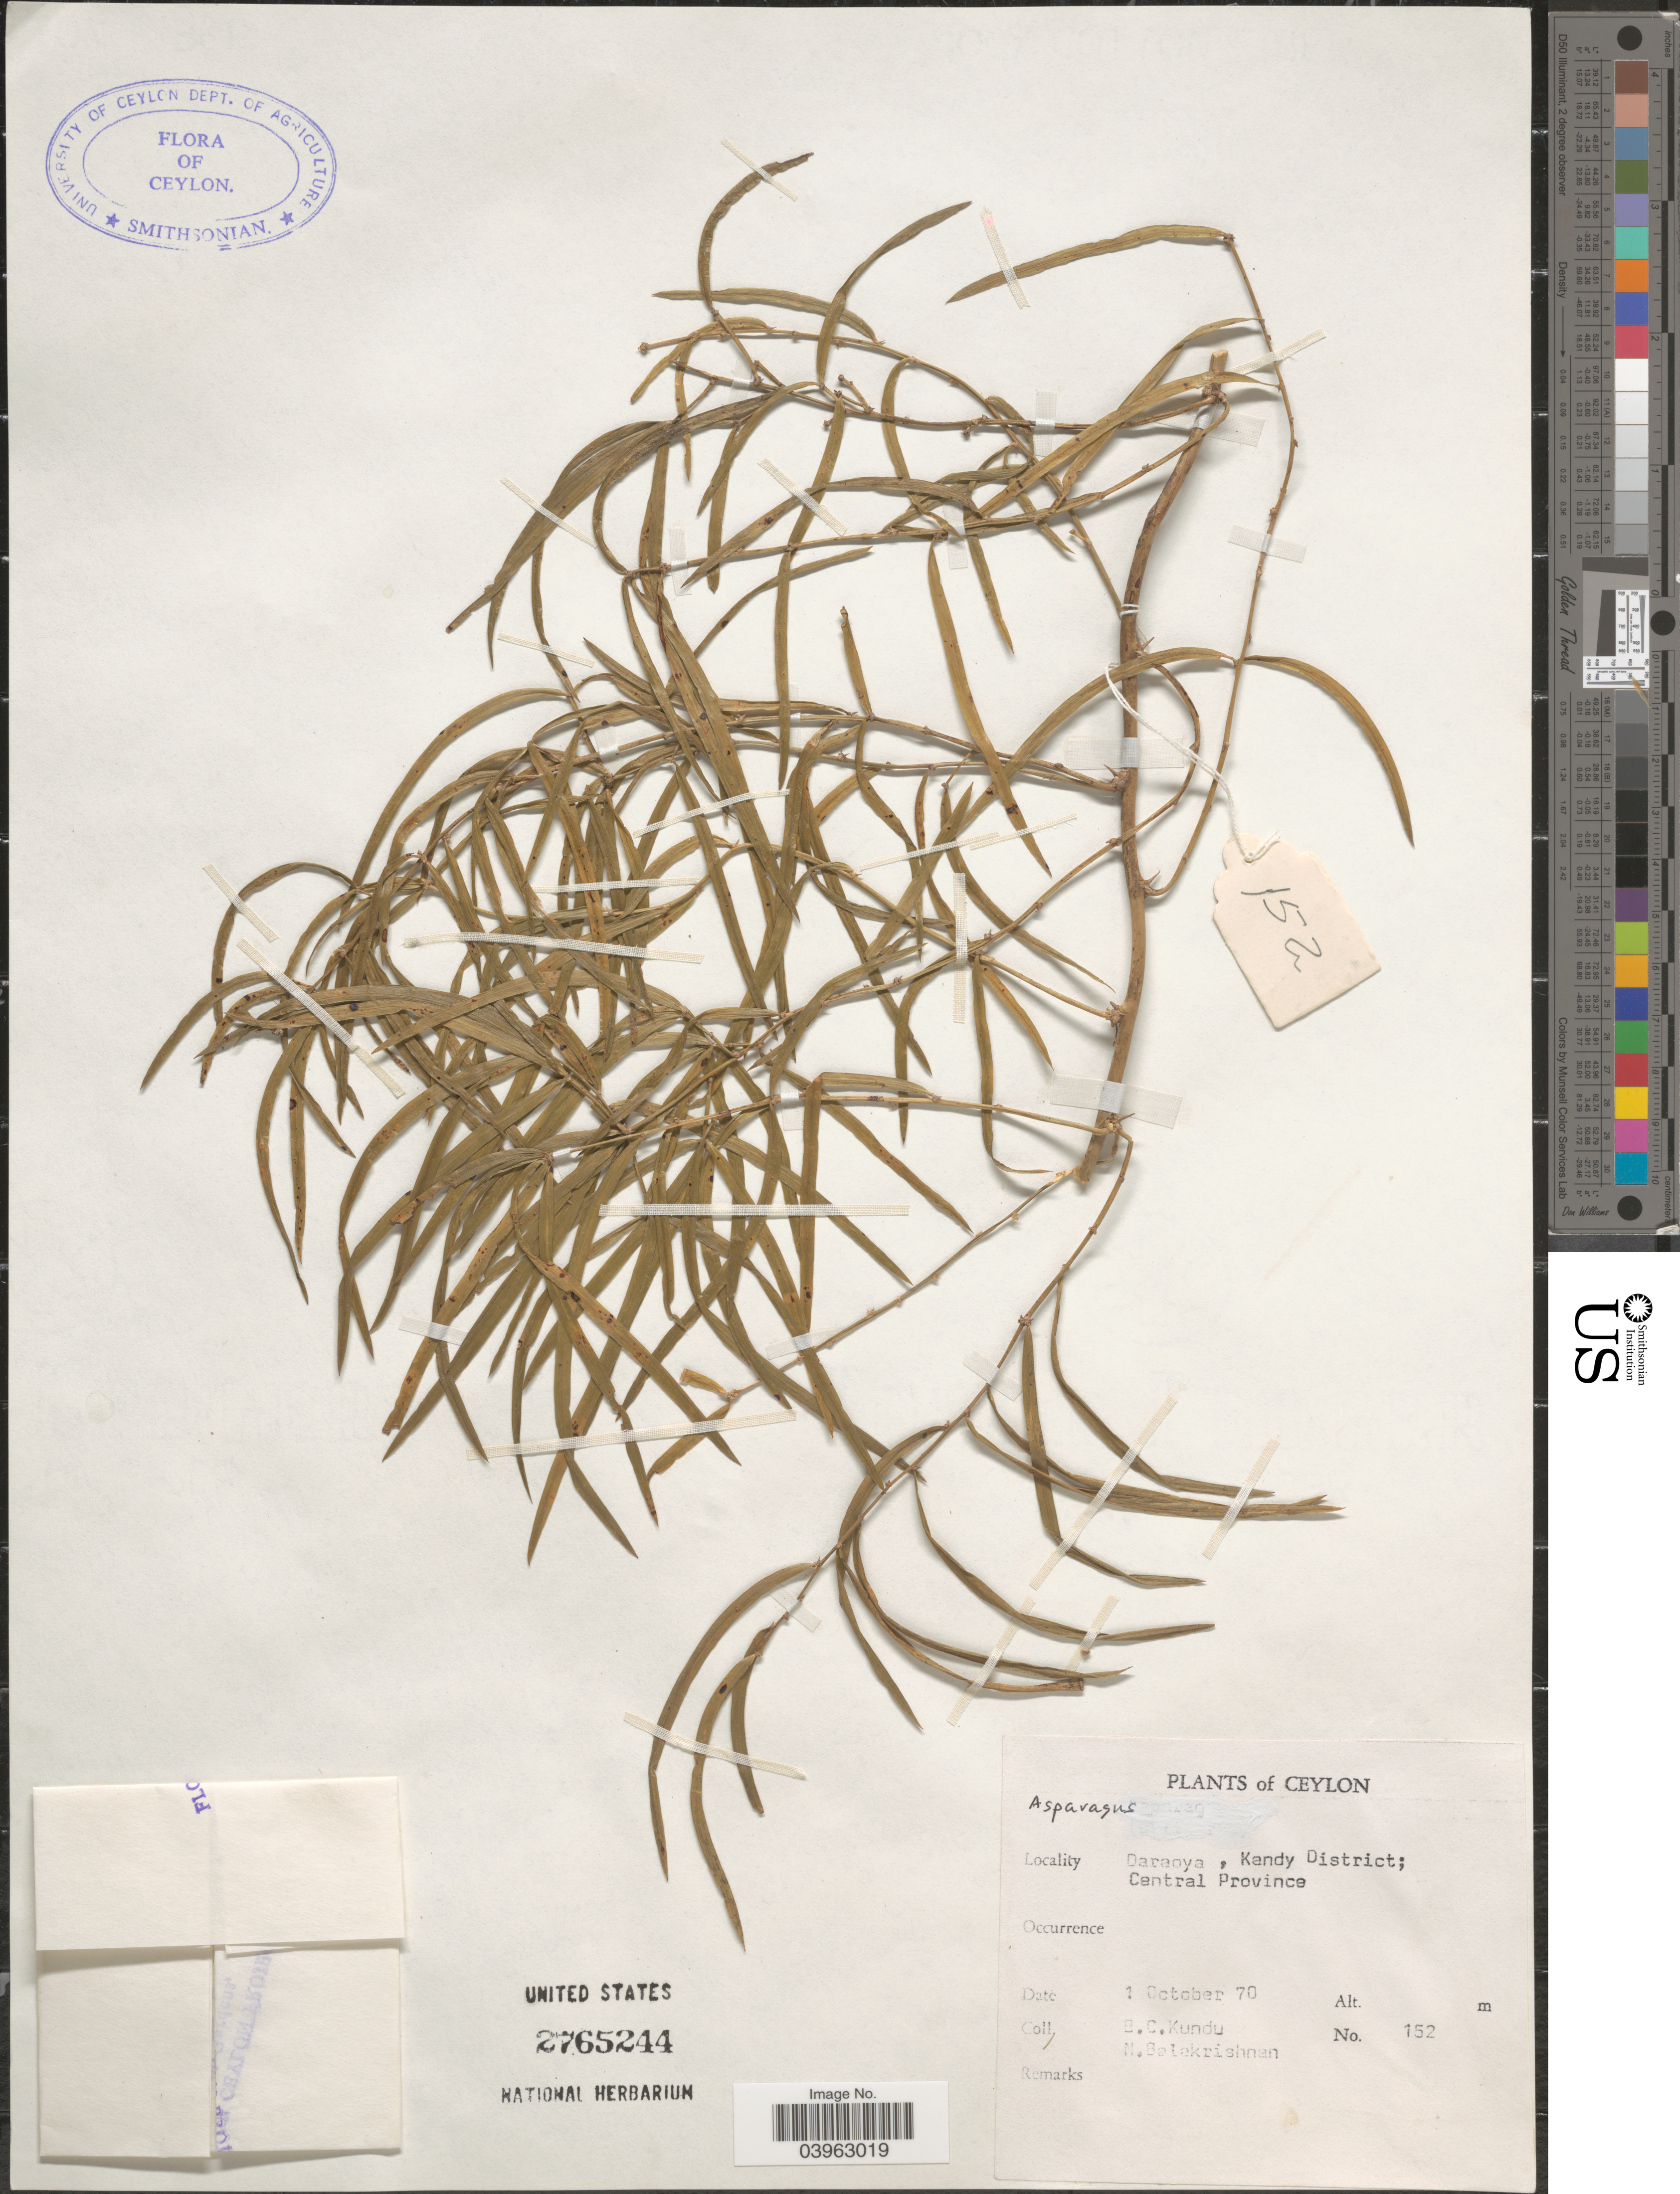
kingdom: Plantae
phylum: Tracheophyta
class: Liliopsida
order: Asparagales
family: Asparagaceae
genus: Asparagus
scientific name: Asparagus sp.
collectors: B. C. Kundu & N. Balakrishnan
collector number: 152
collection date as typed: Transcribed d/m/y: 1/10/70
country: Sri Lanka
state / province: Central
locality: Ceylon. Daraoya, Kandy District.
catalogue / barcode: US 2765244